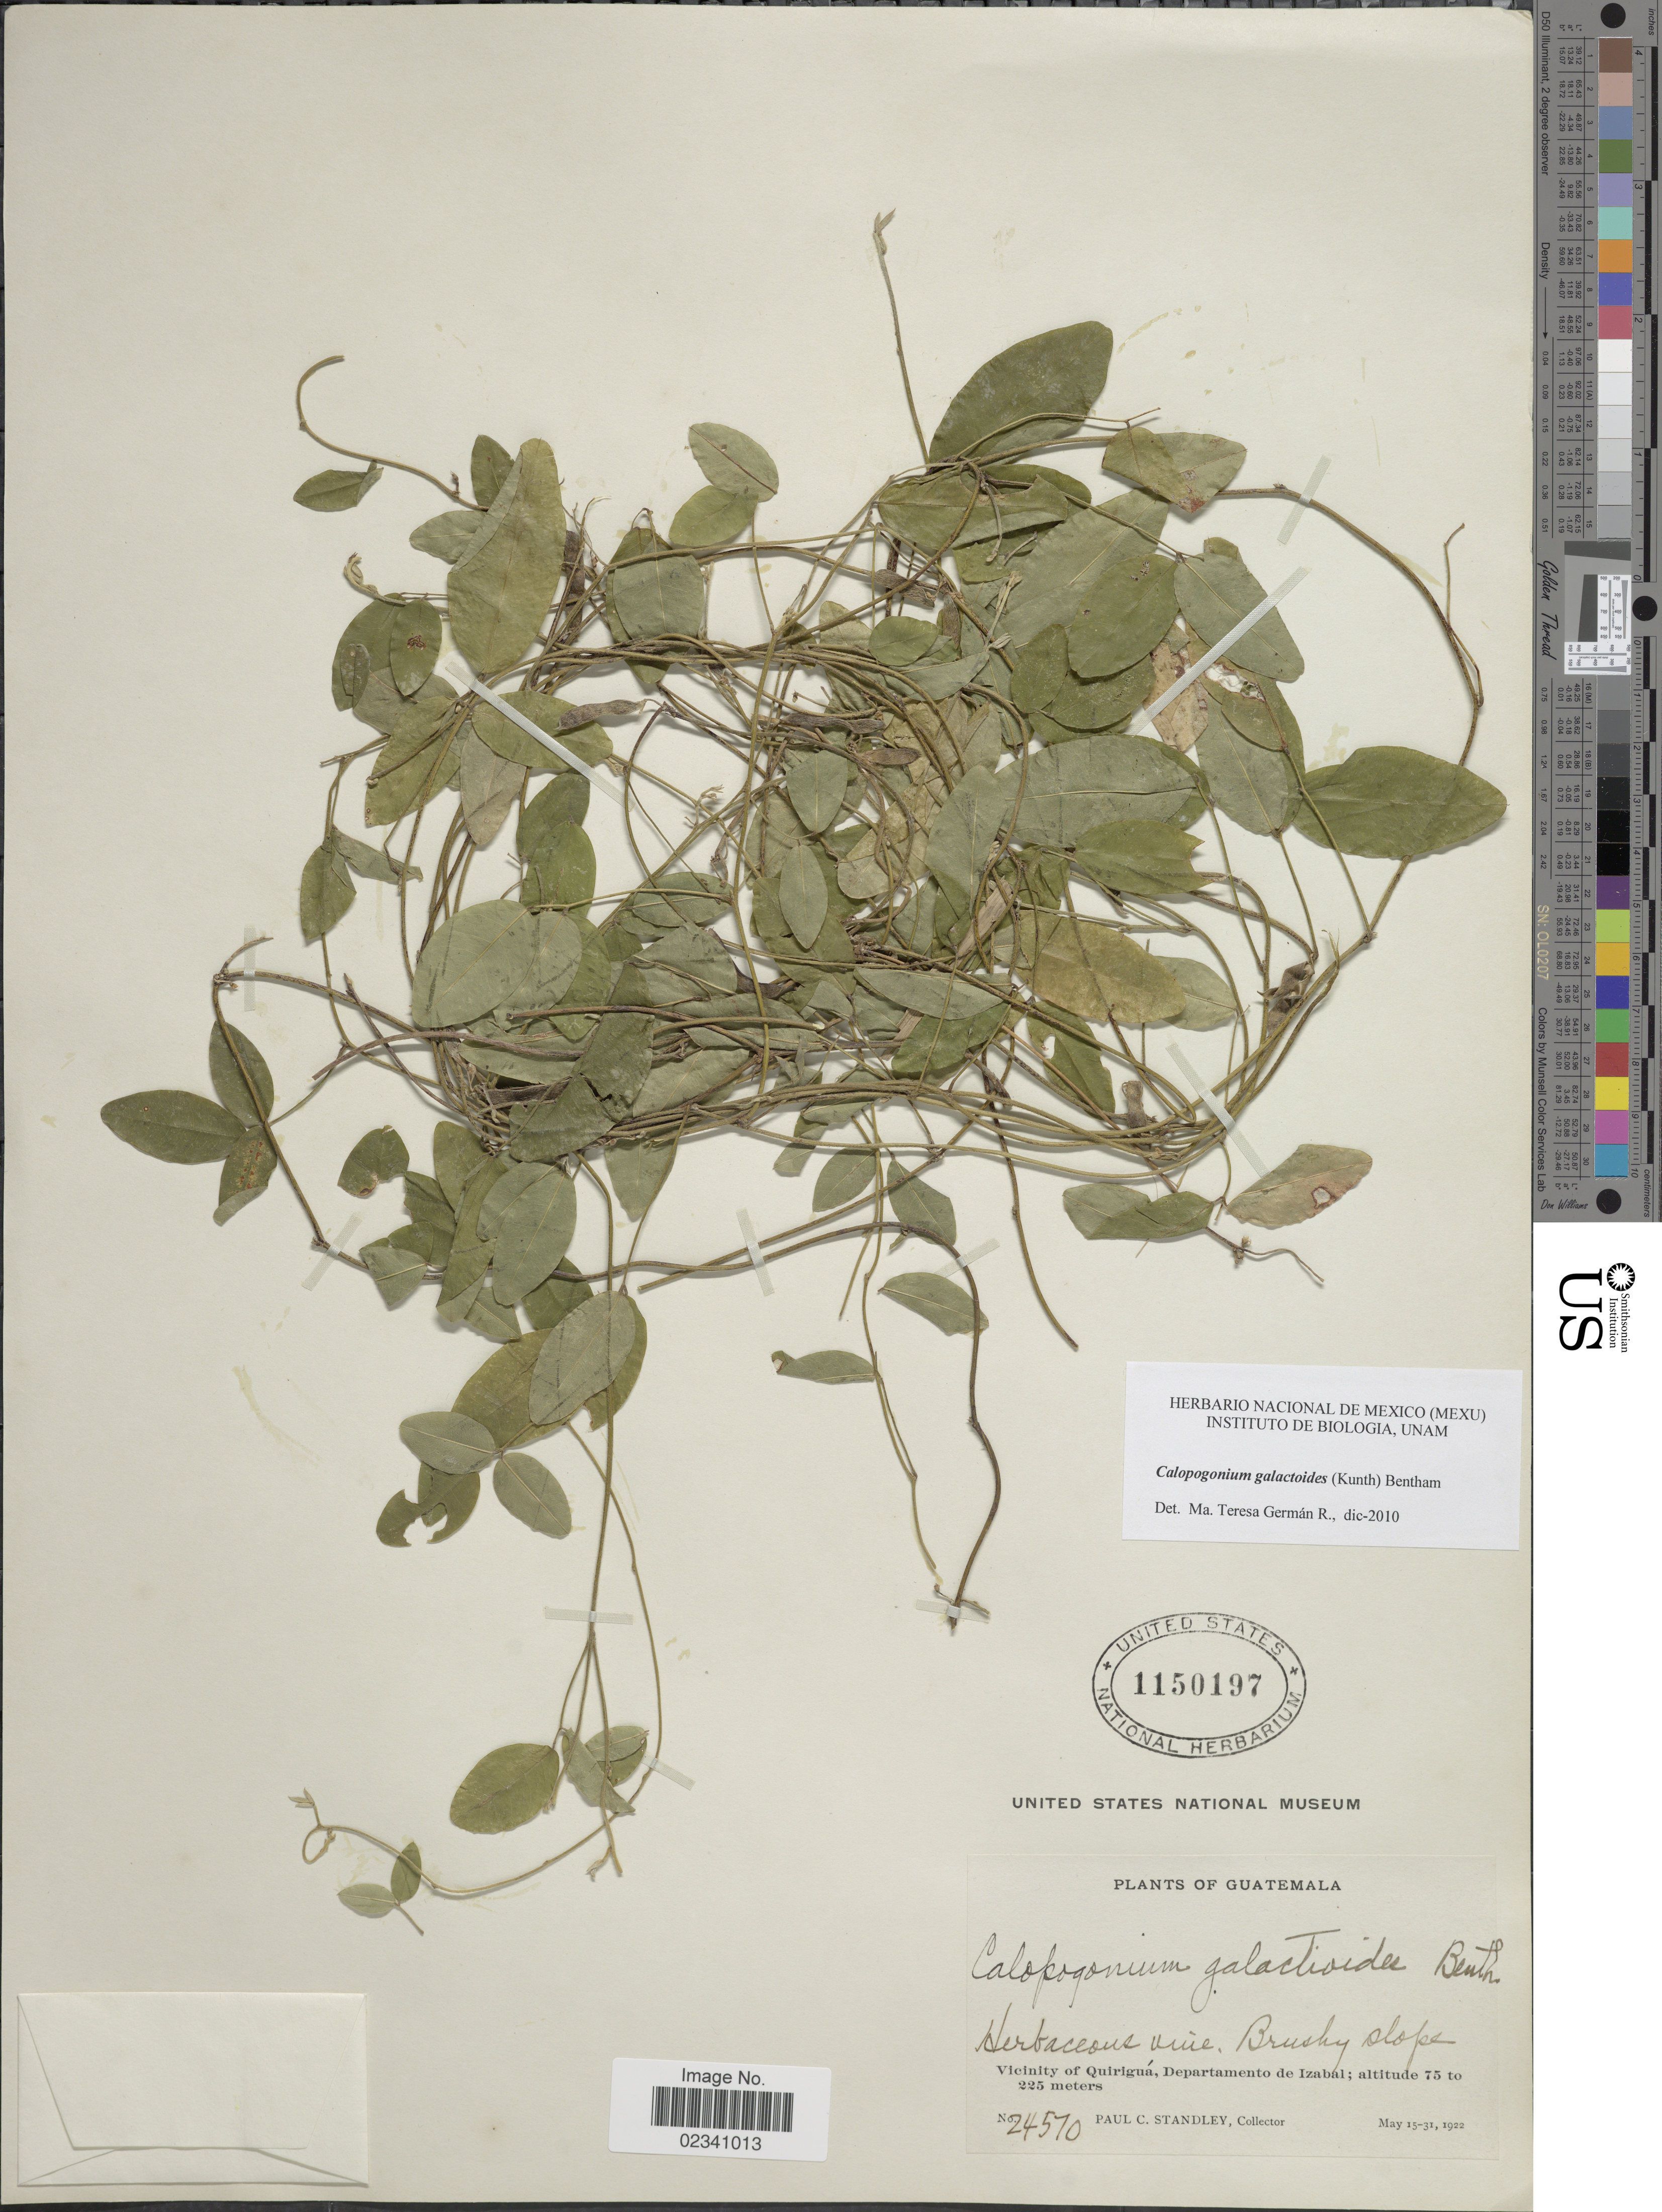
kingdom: Plantae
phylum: Tracheophyta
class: Magnoliopsida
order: Fabales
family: Fabaceae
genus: Calopogonium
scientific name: Calopogonium galactioides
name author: (Kunth) Hemsl.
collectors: P. C. Standley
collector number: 24570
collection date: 1922-05-15/1922-05-31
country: Guatemala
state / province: Izabal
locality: Vicinity of Quirigua, Departamento de Izabal.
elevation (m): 75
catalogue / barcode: US 1150197